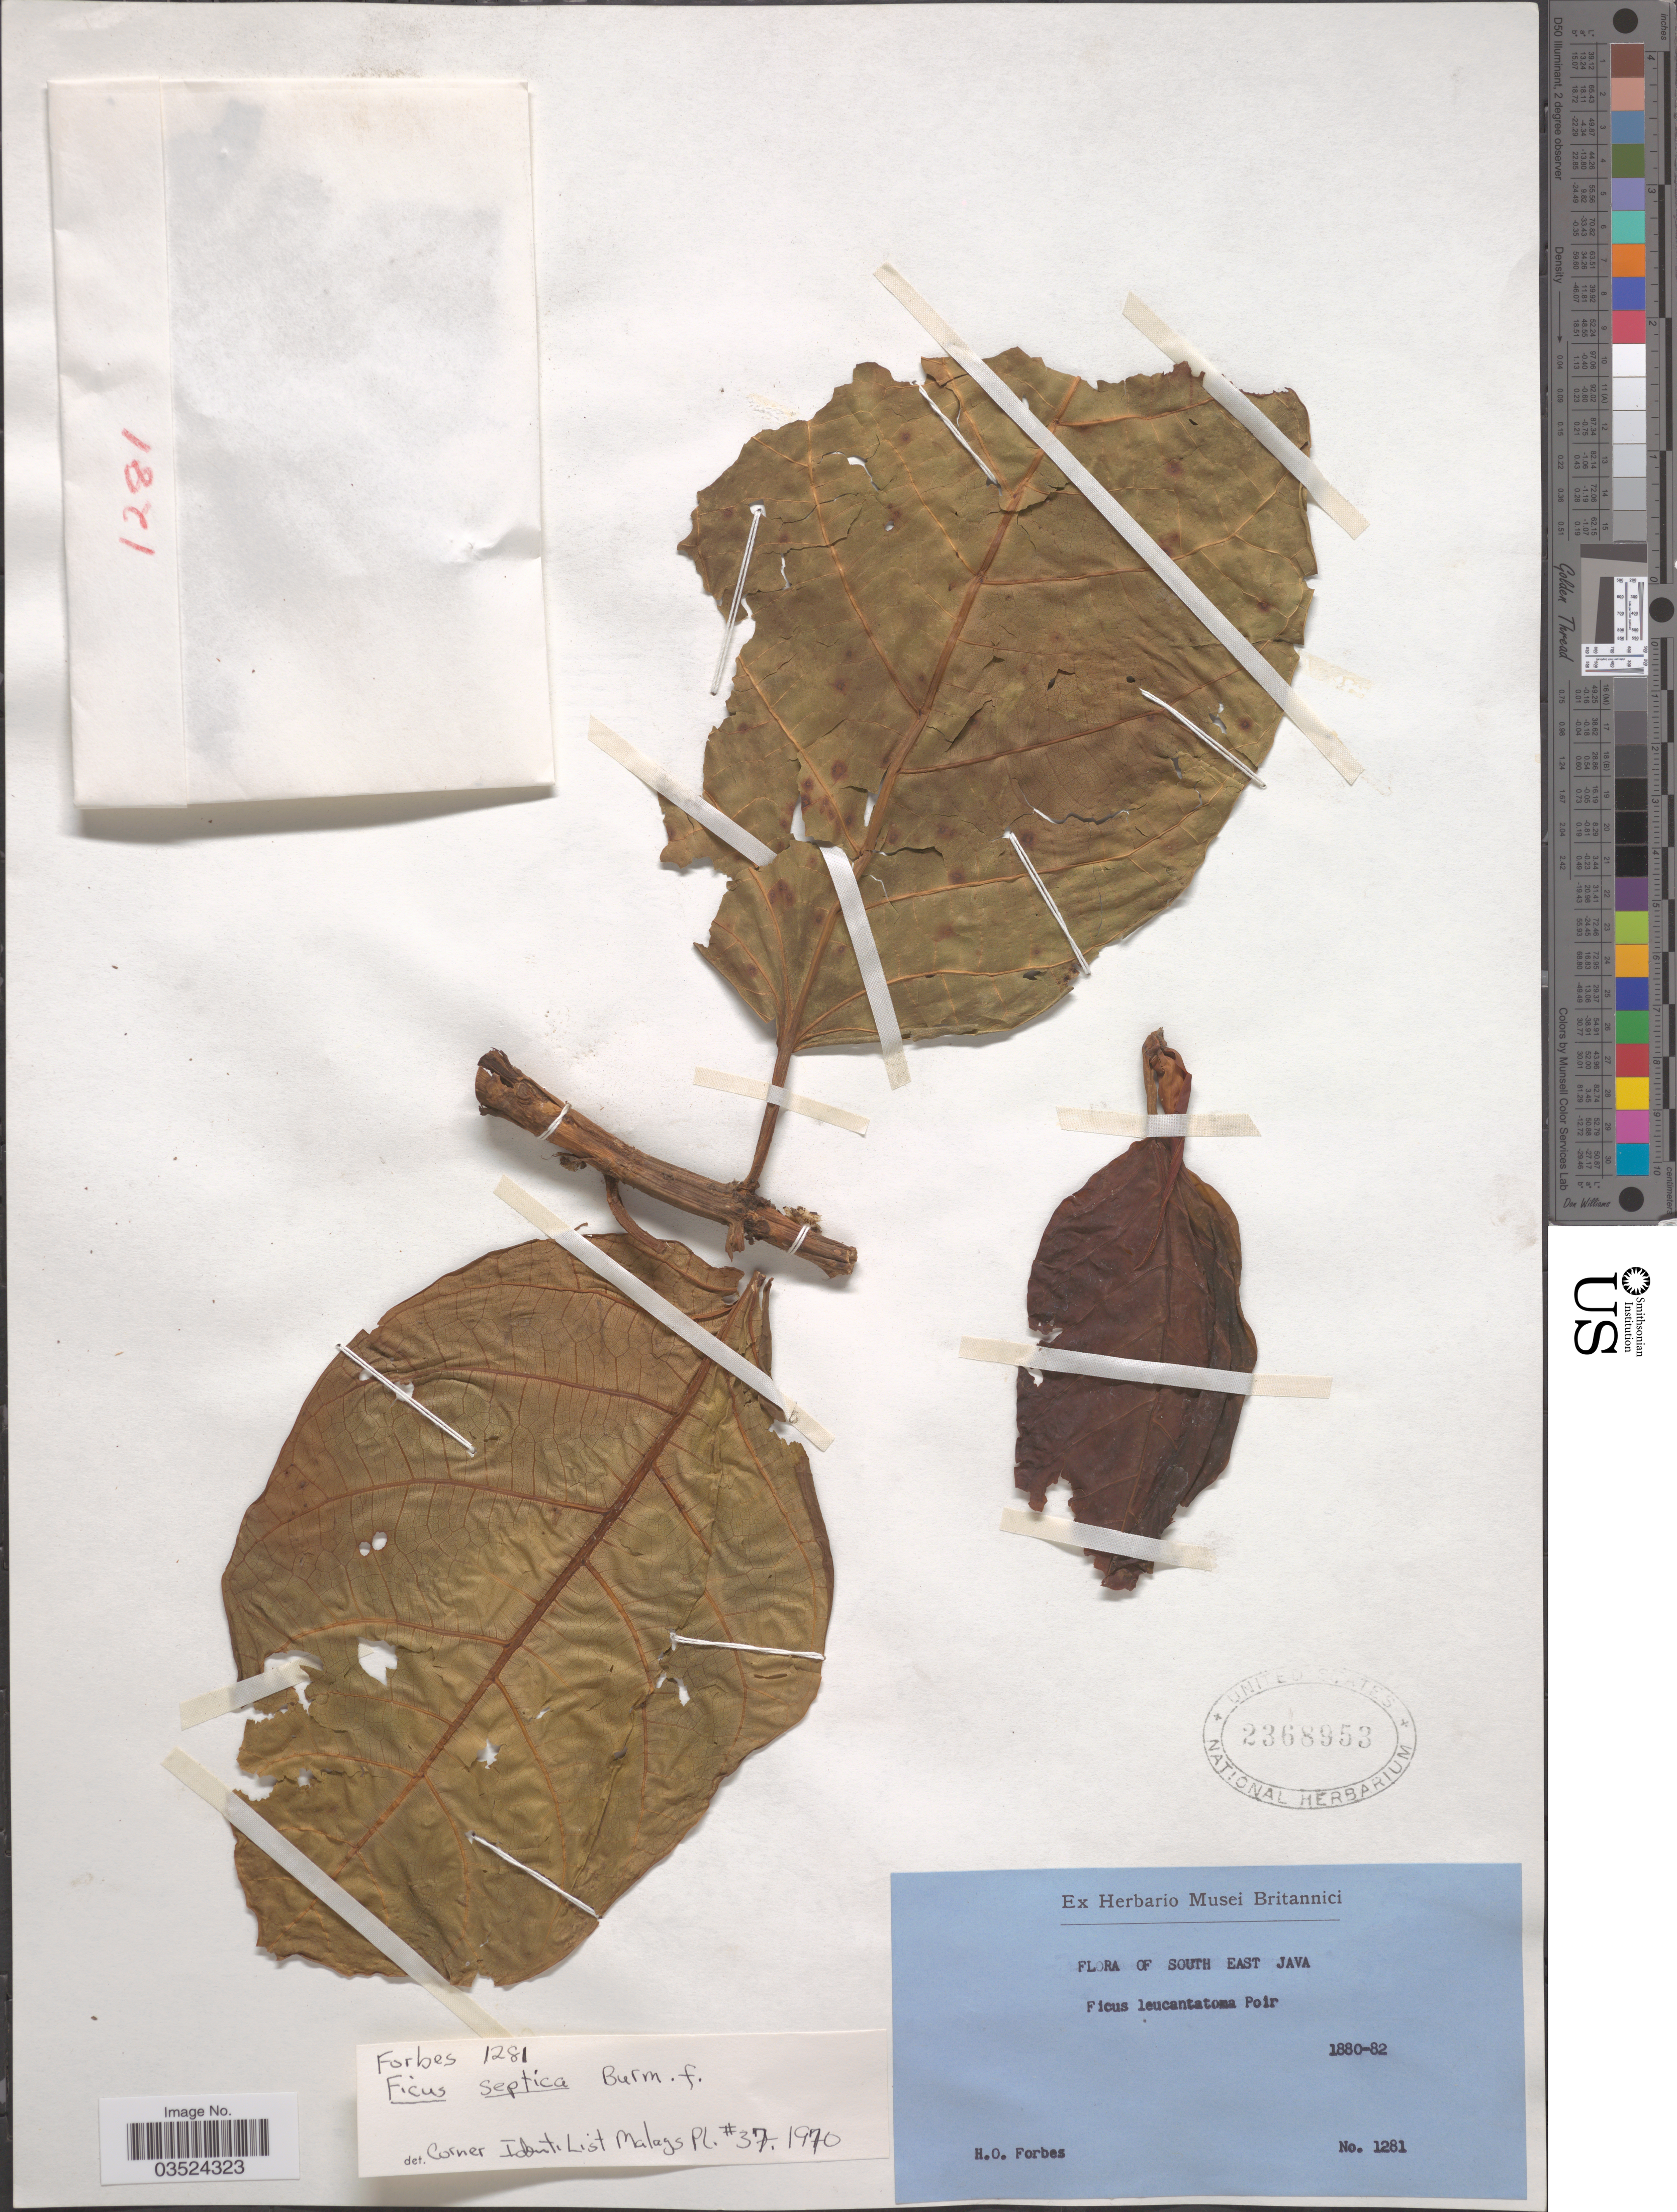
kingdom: Plantae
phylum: Tracheophyta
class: Magnoliopsida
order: Rosales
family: Moraceae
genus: Ficus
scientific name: Ficus septica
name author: Burm. f.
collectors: H. O. Forbes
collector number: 1281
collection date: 1880/1882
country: Indonesia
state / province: Java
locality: South East Java.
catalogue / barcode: US 2368953